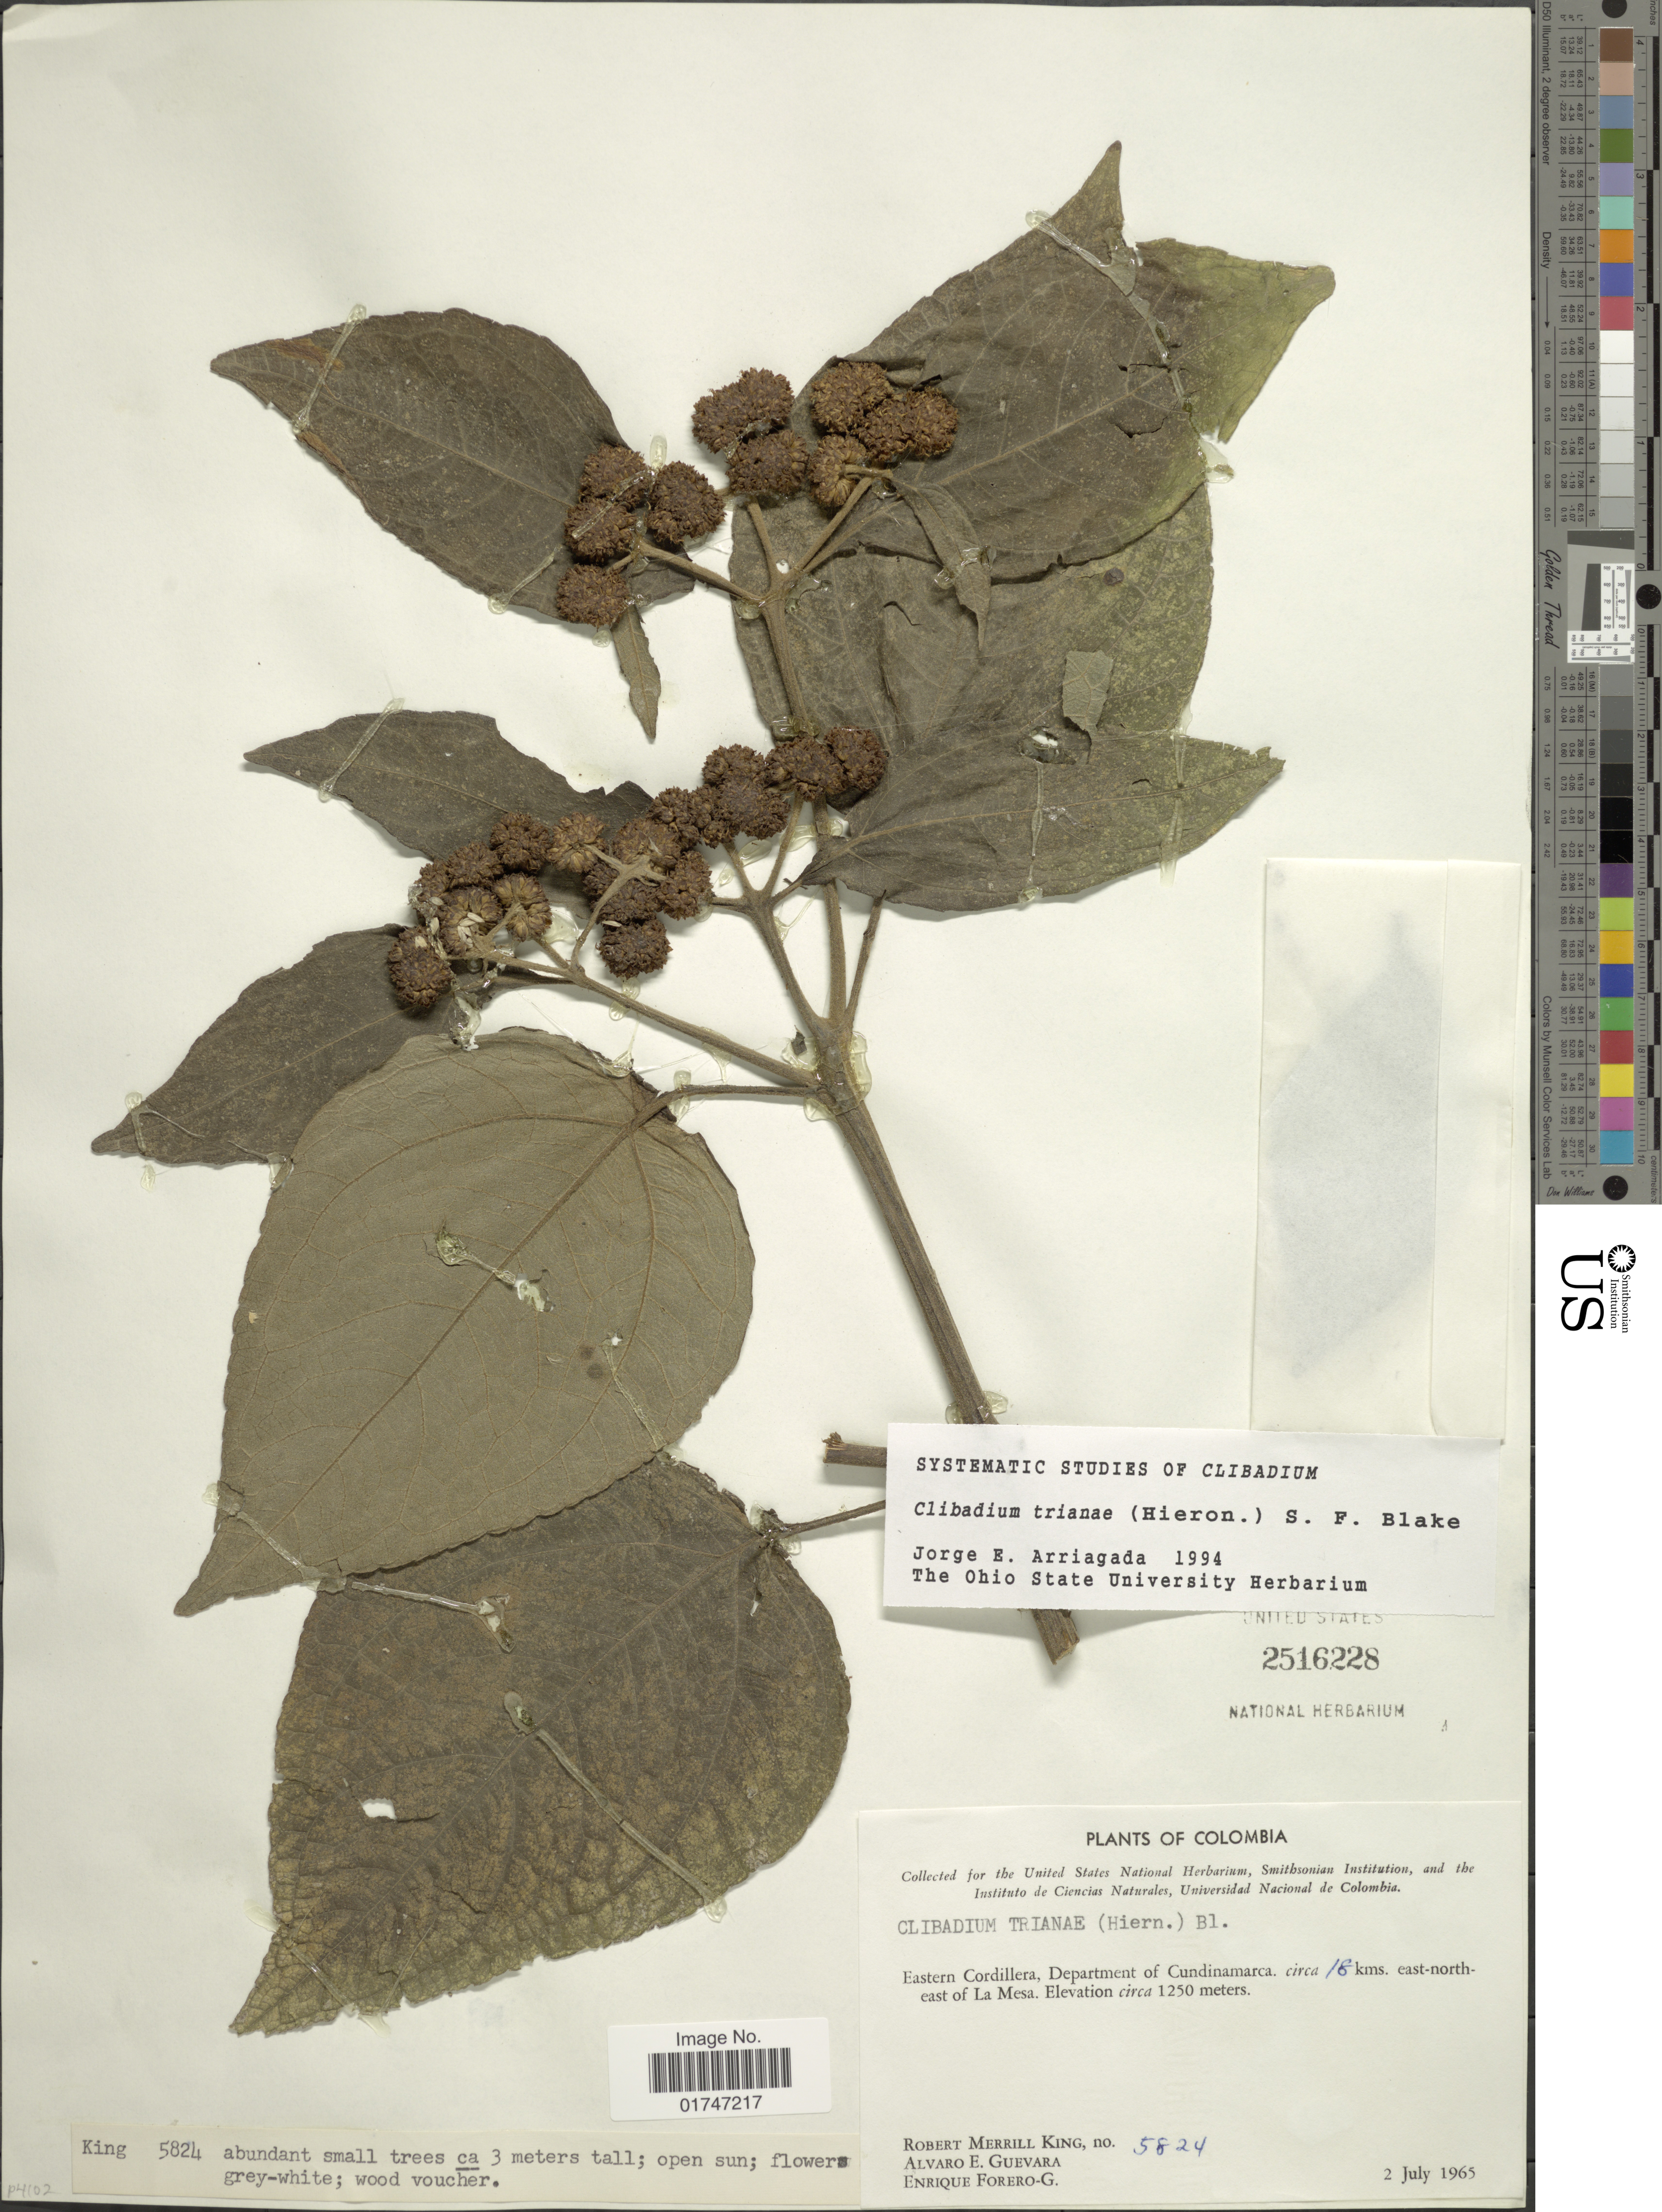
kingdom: Plantae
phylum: Tracheophyta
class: Magnoliopsida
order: Asterales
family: Asteraceae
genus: Clibadium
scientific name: Clibadium trianae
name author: (Hieron.) S.F. Blake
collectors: R. M. King, A. E. Guevara & E. Forero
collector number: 5824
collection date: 1965-07-02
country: Colombia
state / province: Cundinamarca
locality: Eastern Cordillera, Department of Cundinamarca, circa 18 kms. east-north-east of La Mesa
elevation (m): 1250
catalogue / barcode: US 2516228